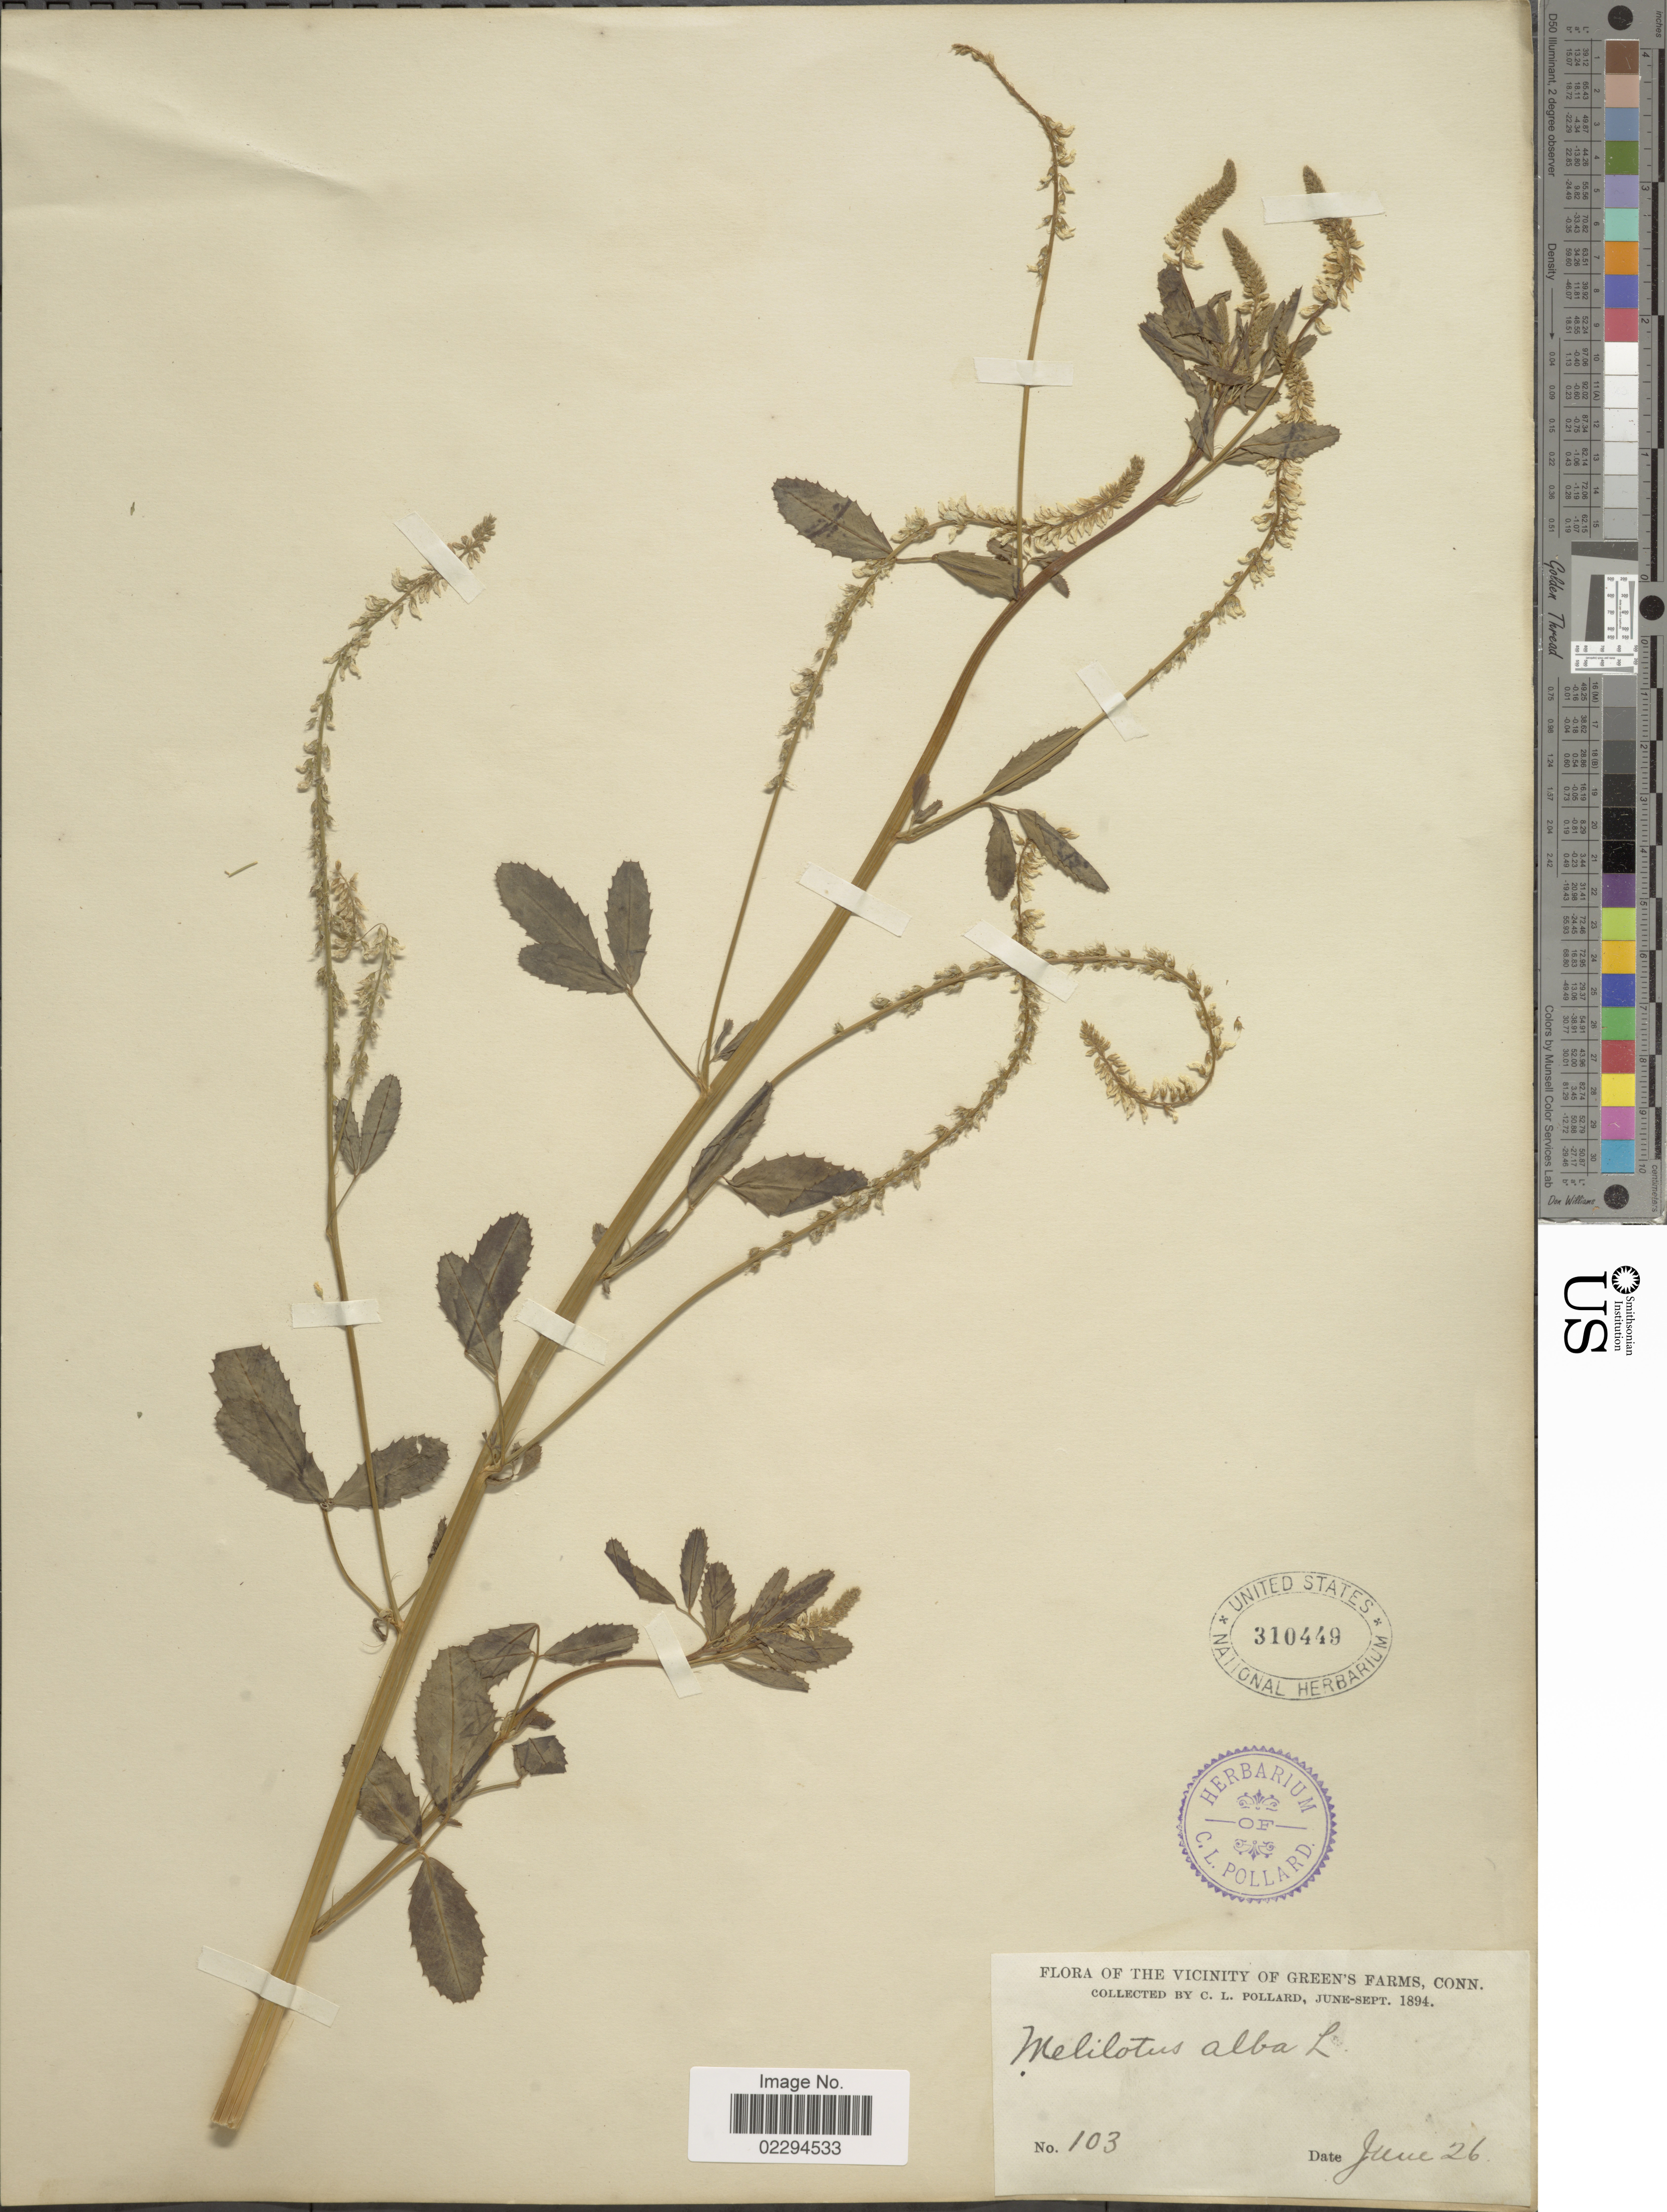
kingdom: Plantae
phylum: Tracheophyta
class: Magnoliopsida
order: Fabales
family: Fabaceae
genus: Melilotus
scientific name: Melilotus albus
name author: Medik.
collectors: C. L. Pollard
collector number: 103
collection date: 1894-06-26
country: United States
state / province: Connecticut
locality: Vicinity of Green's Farms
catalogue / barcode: US 310449